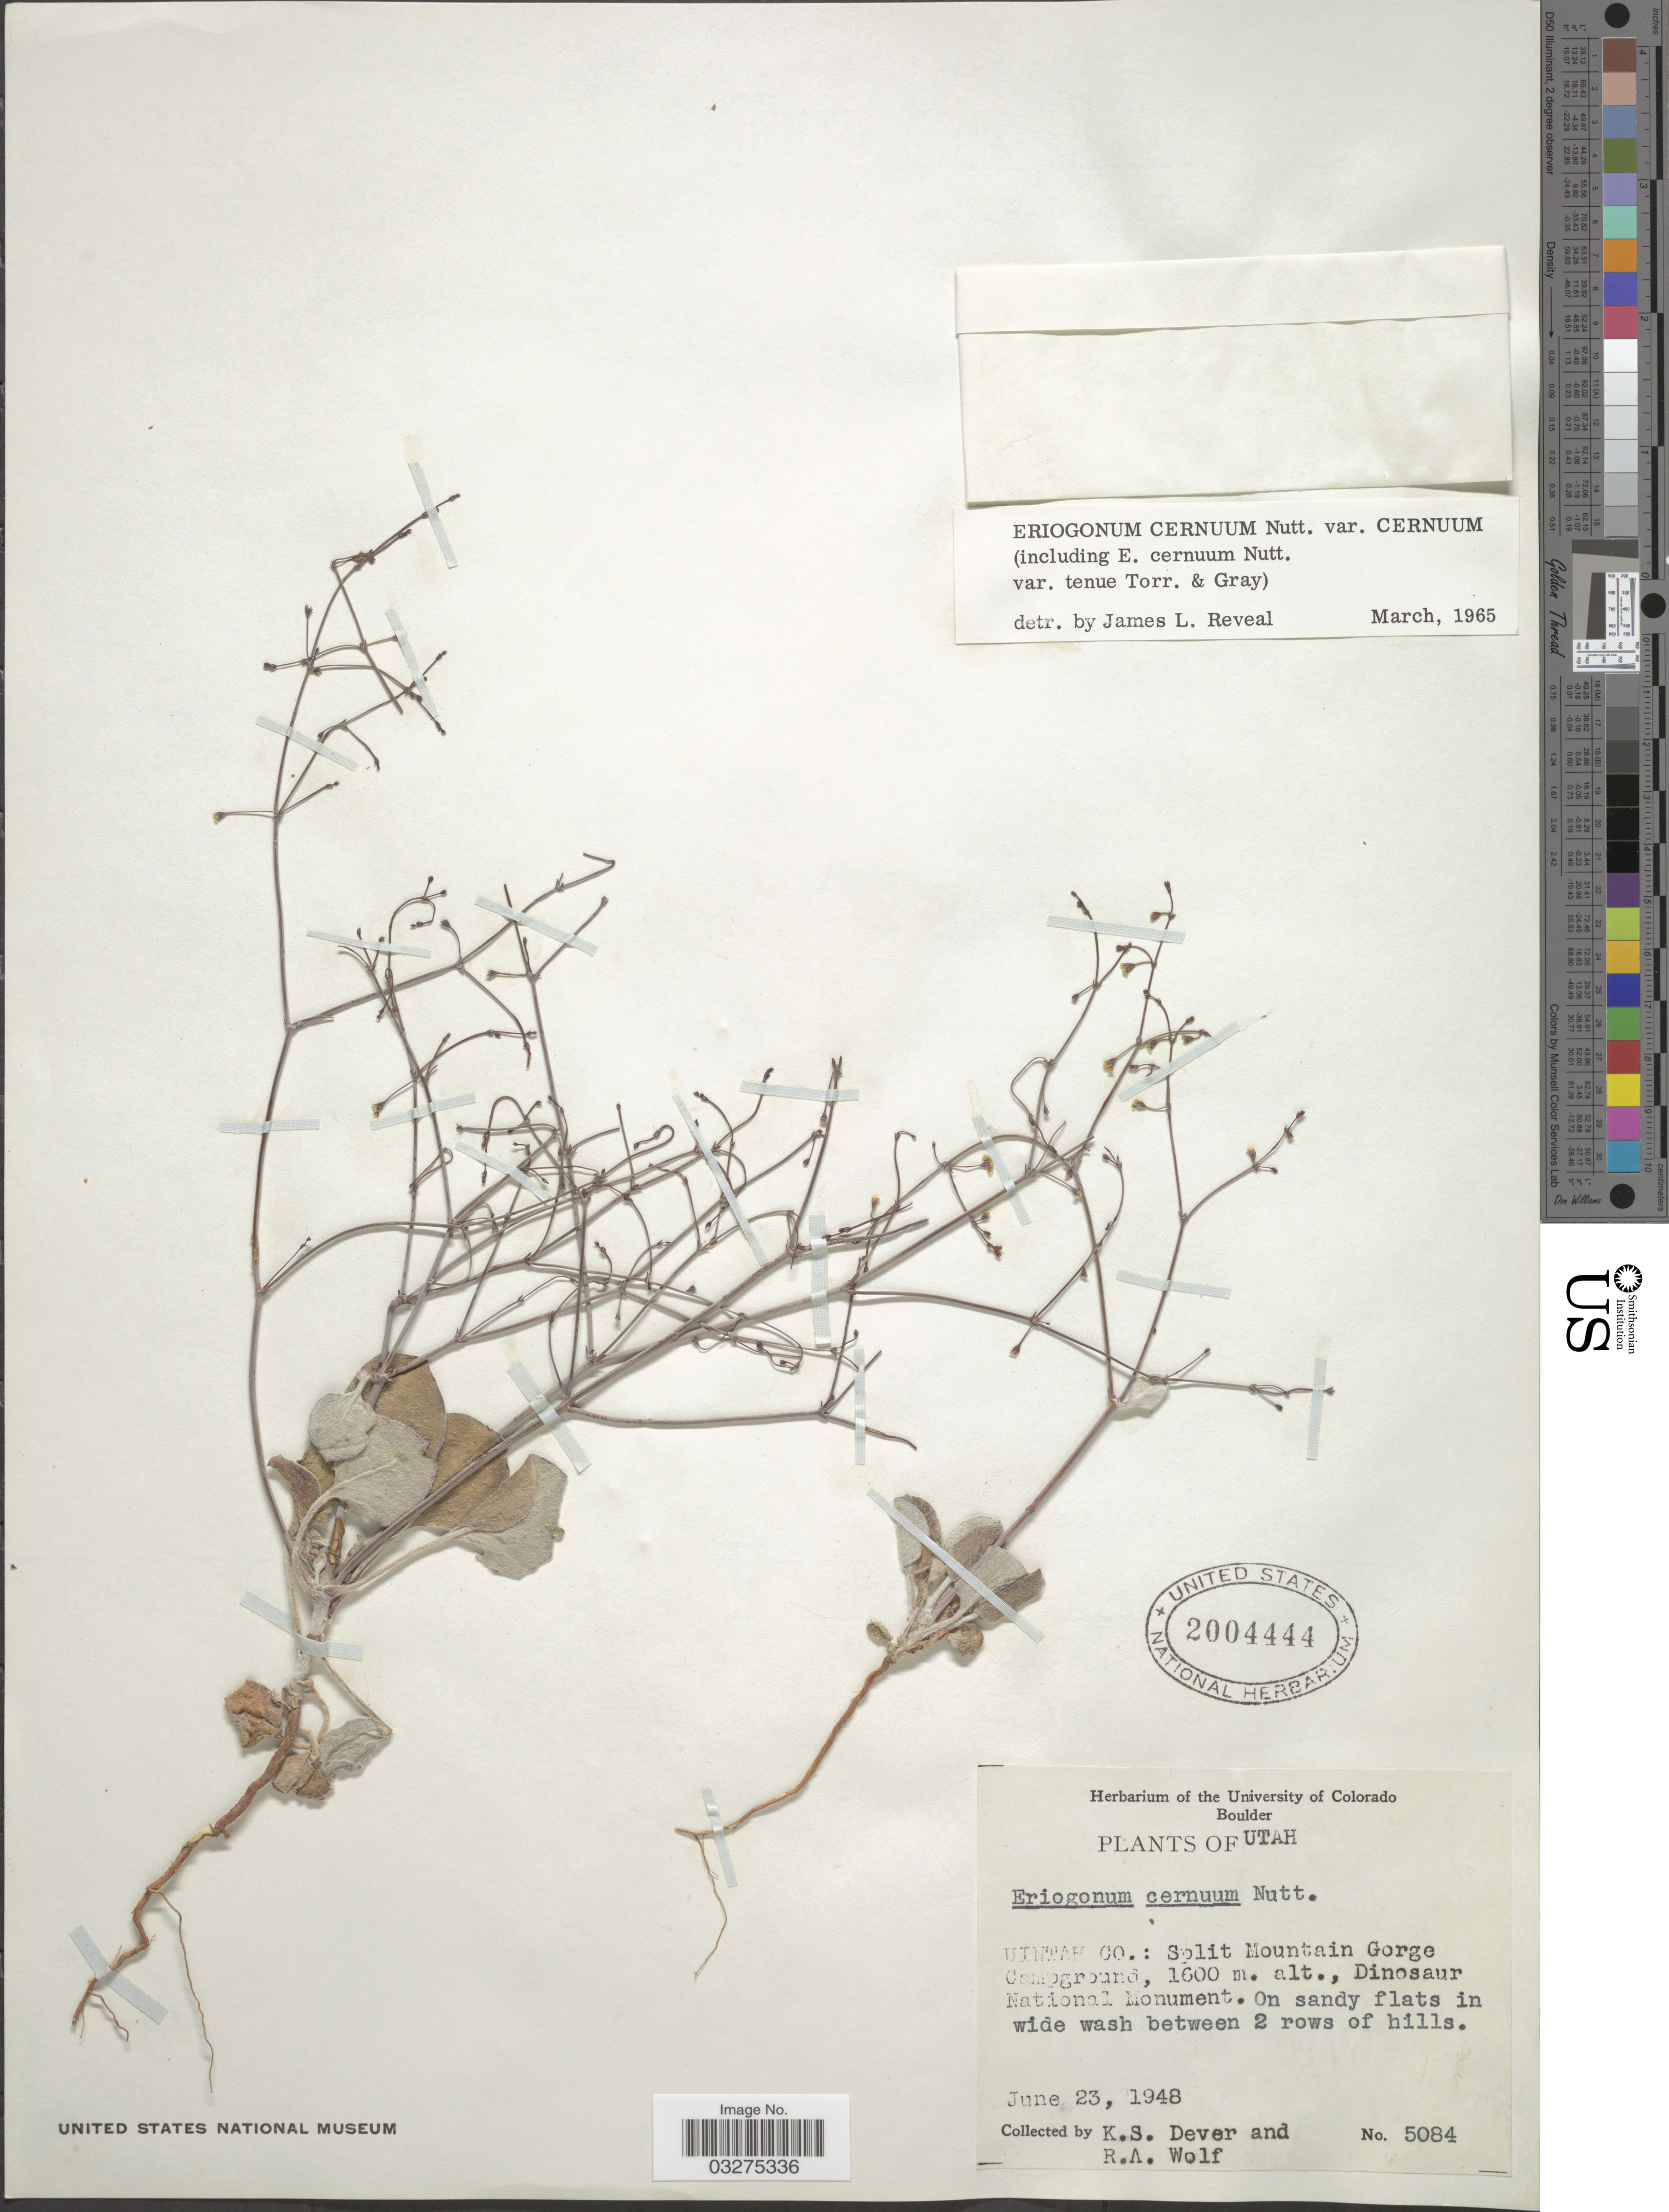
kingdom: Plantae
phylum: Tracheophyta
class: Magnoliopsida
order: Caryophyllales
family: Polygonaceae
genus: Eriogonum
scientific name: Eriogonum cernuum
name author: Nutt.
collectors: K. Dever & R. Wolf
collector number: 5084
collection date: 1948-06-23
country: United States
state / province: Utah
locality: Uintah Co.: Split Mountain Gorge Campground. Dinosaur National Monument.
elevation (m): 1600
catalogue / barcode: US 2004444